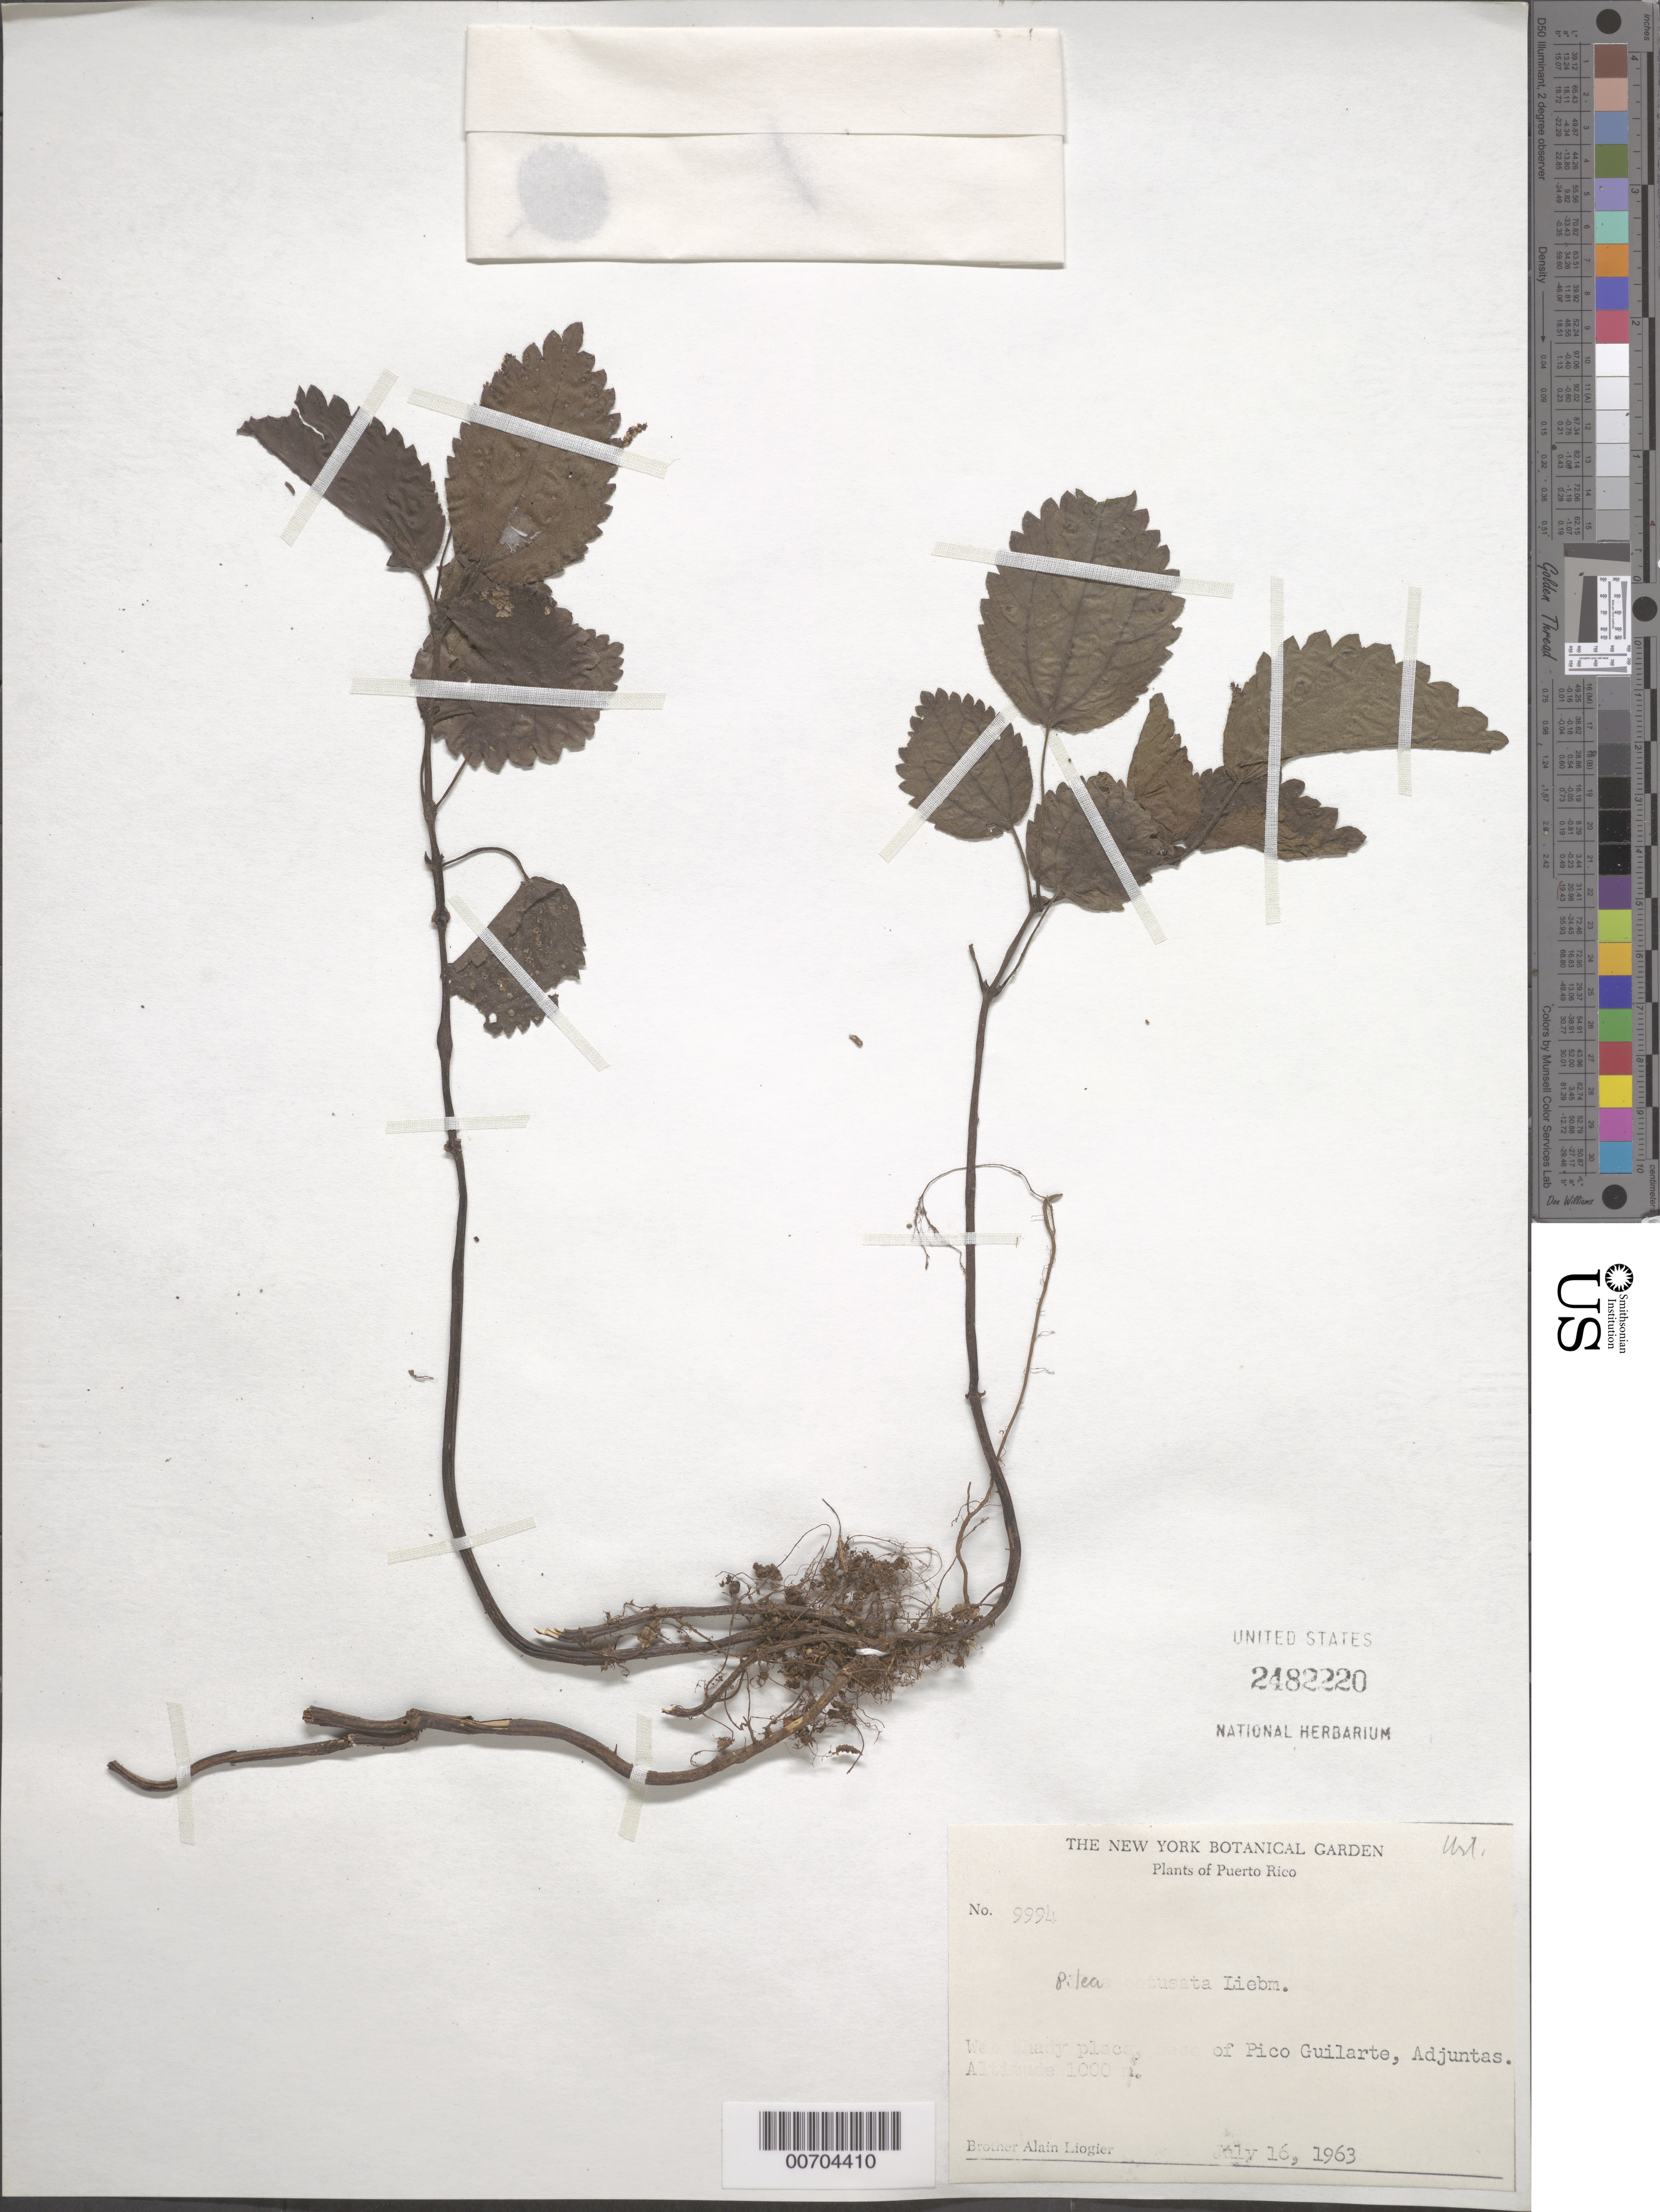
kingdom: Plantae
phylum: Tracheophyta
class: Magnoliopsida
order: Rosales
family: Urticaceae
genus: Pilea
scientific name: Pilea obtusata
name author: Liebm.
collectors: A. H. Liogier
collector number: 9994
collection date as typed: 16 Jul 1963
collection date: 1963-07-16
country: Puerto Rico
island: Greater Antilles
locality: Pico Guilarte, Adjuntas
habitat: Wet shady places at base of Pico Guilarte.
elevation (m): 1000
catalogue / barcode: US 2482220